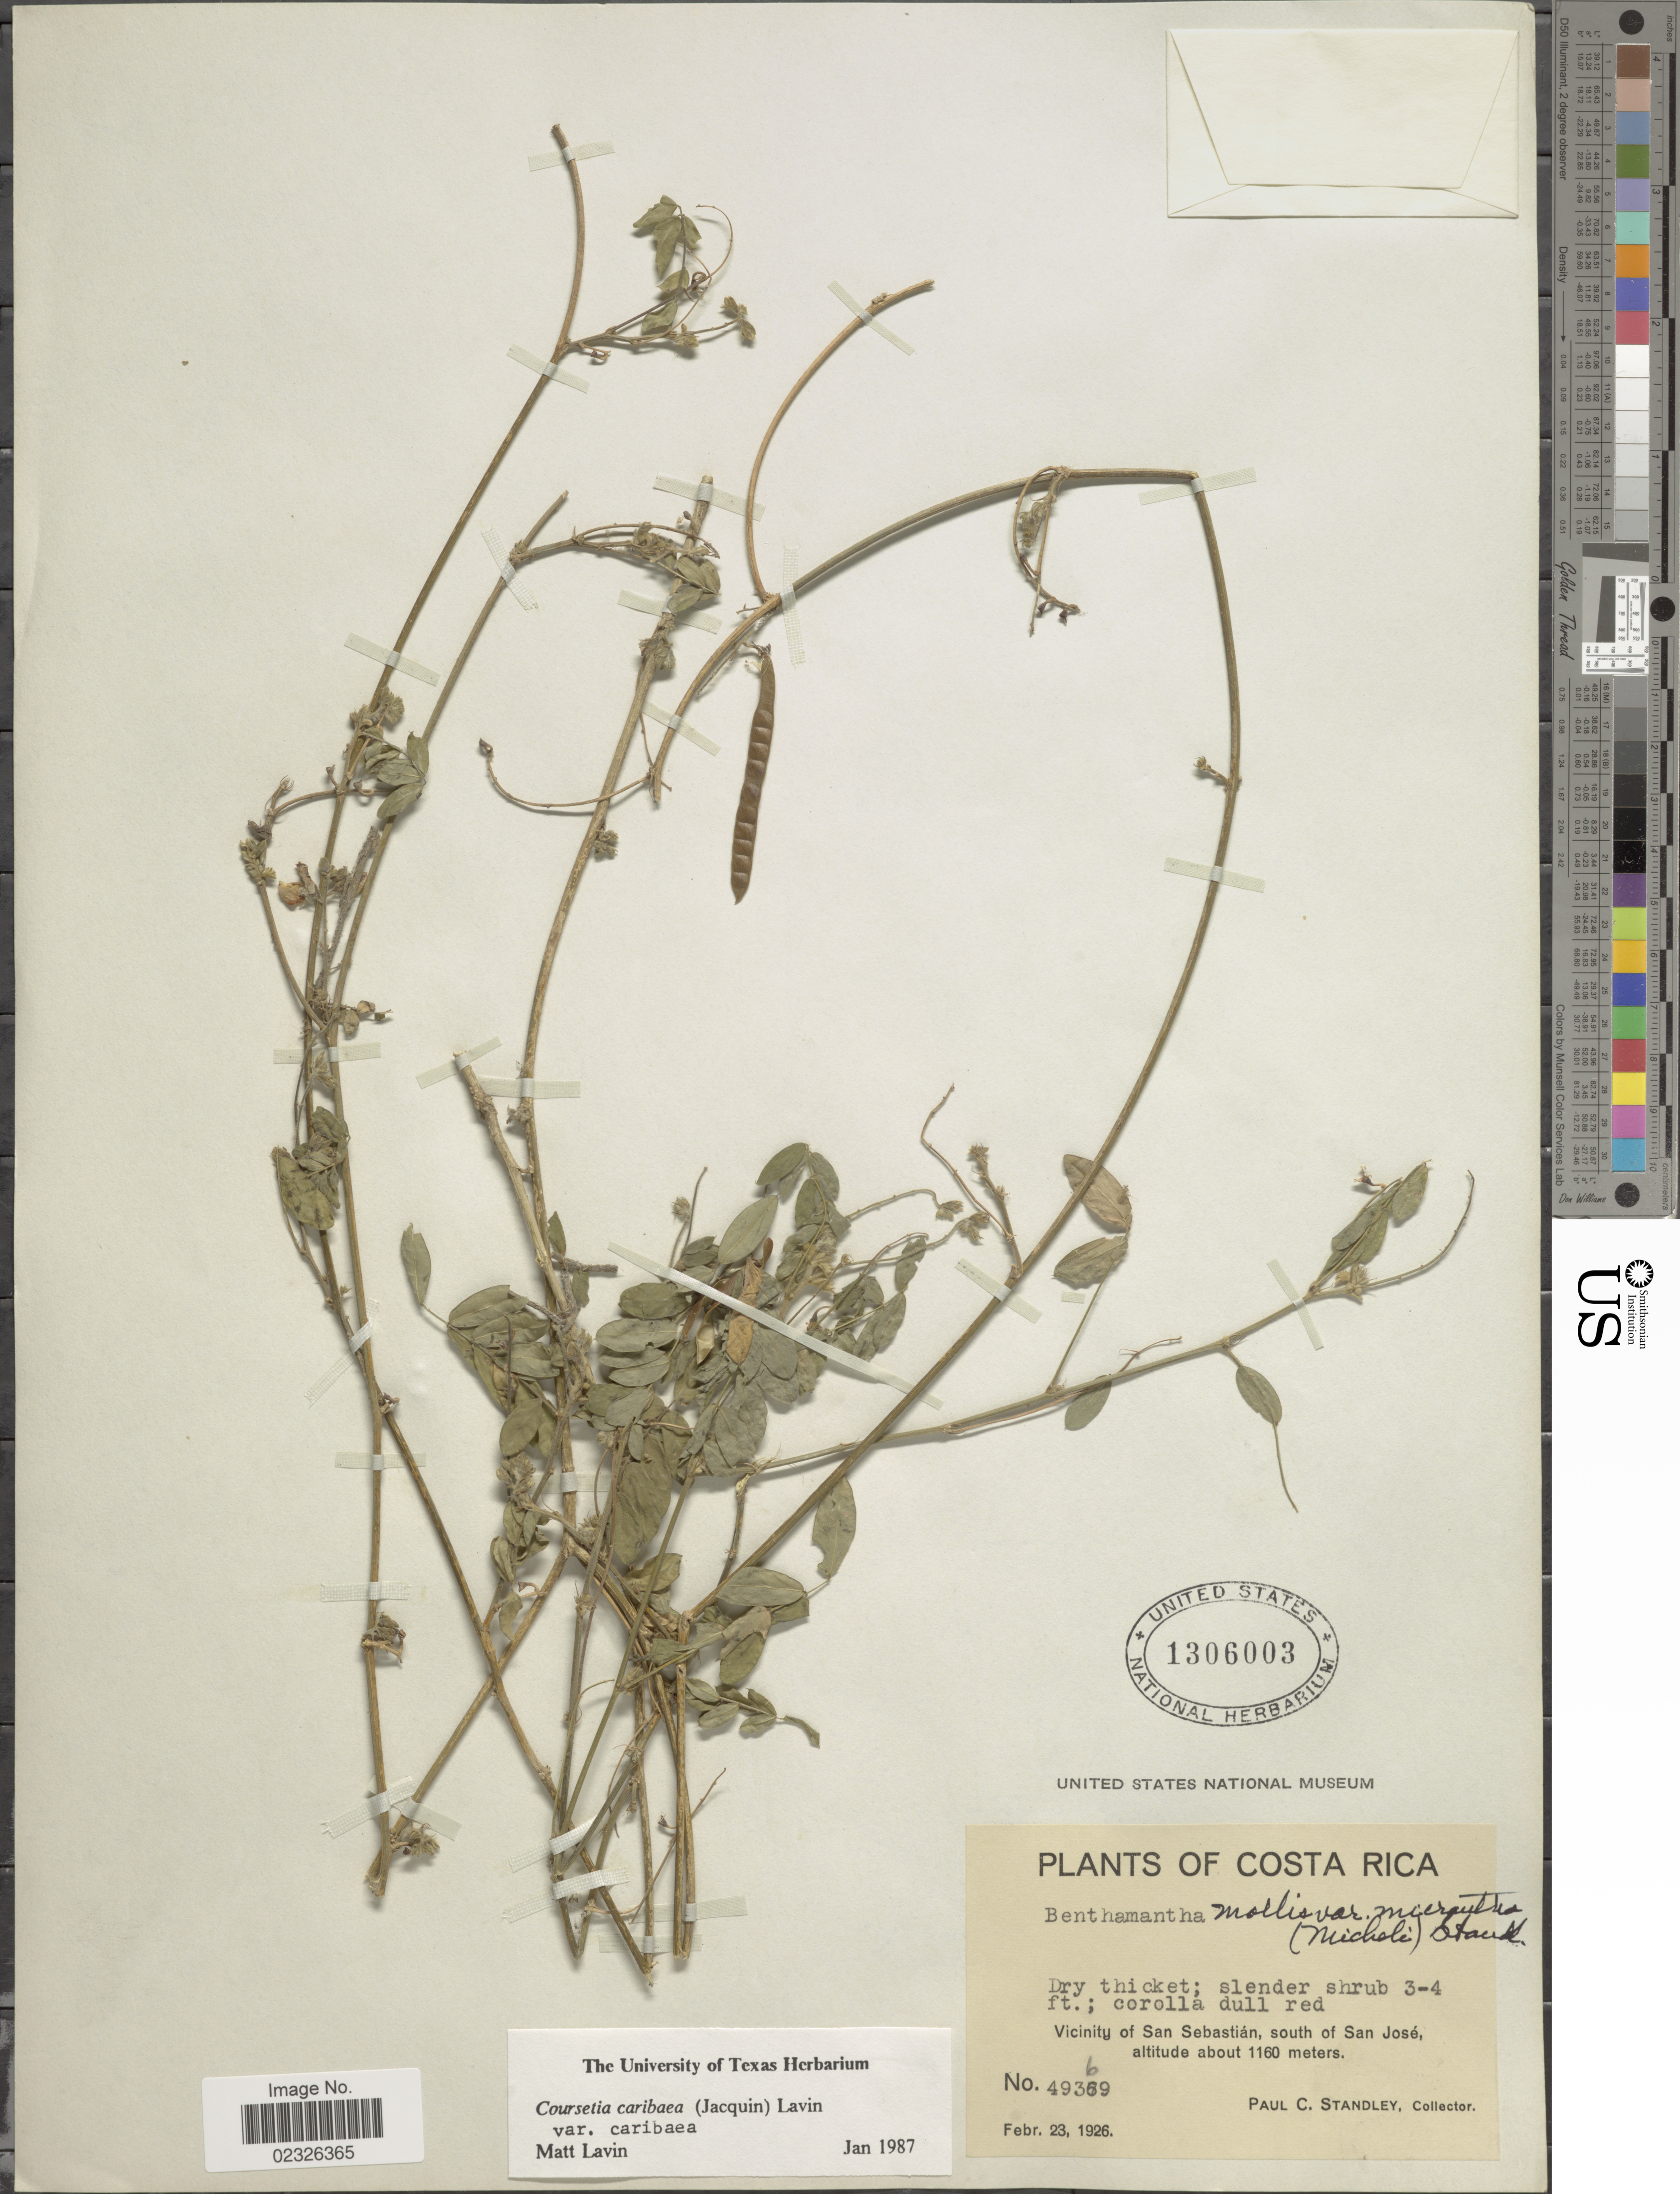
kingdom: Plantae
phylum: Tracheophyta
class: Magnoliopsida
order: Fabales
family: Fabaceae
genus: Coursetia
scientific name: Coursetia caribaea var. caribaea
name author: (Jacq.) Lavin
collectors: P. C. Standley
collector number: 49369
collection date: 1926-02-23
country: Costa Rica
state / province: San José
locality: Vicinity of San Sebastian, south of San Jose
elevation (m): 1160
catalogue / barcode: US 1306003